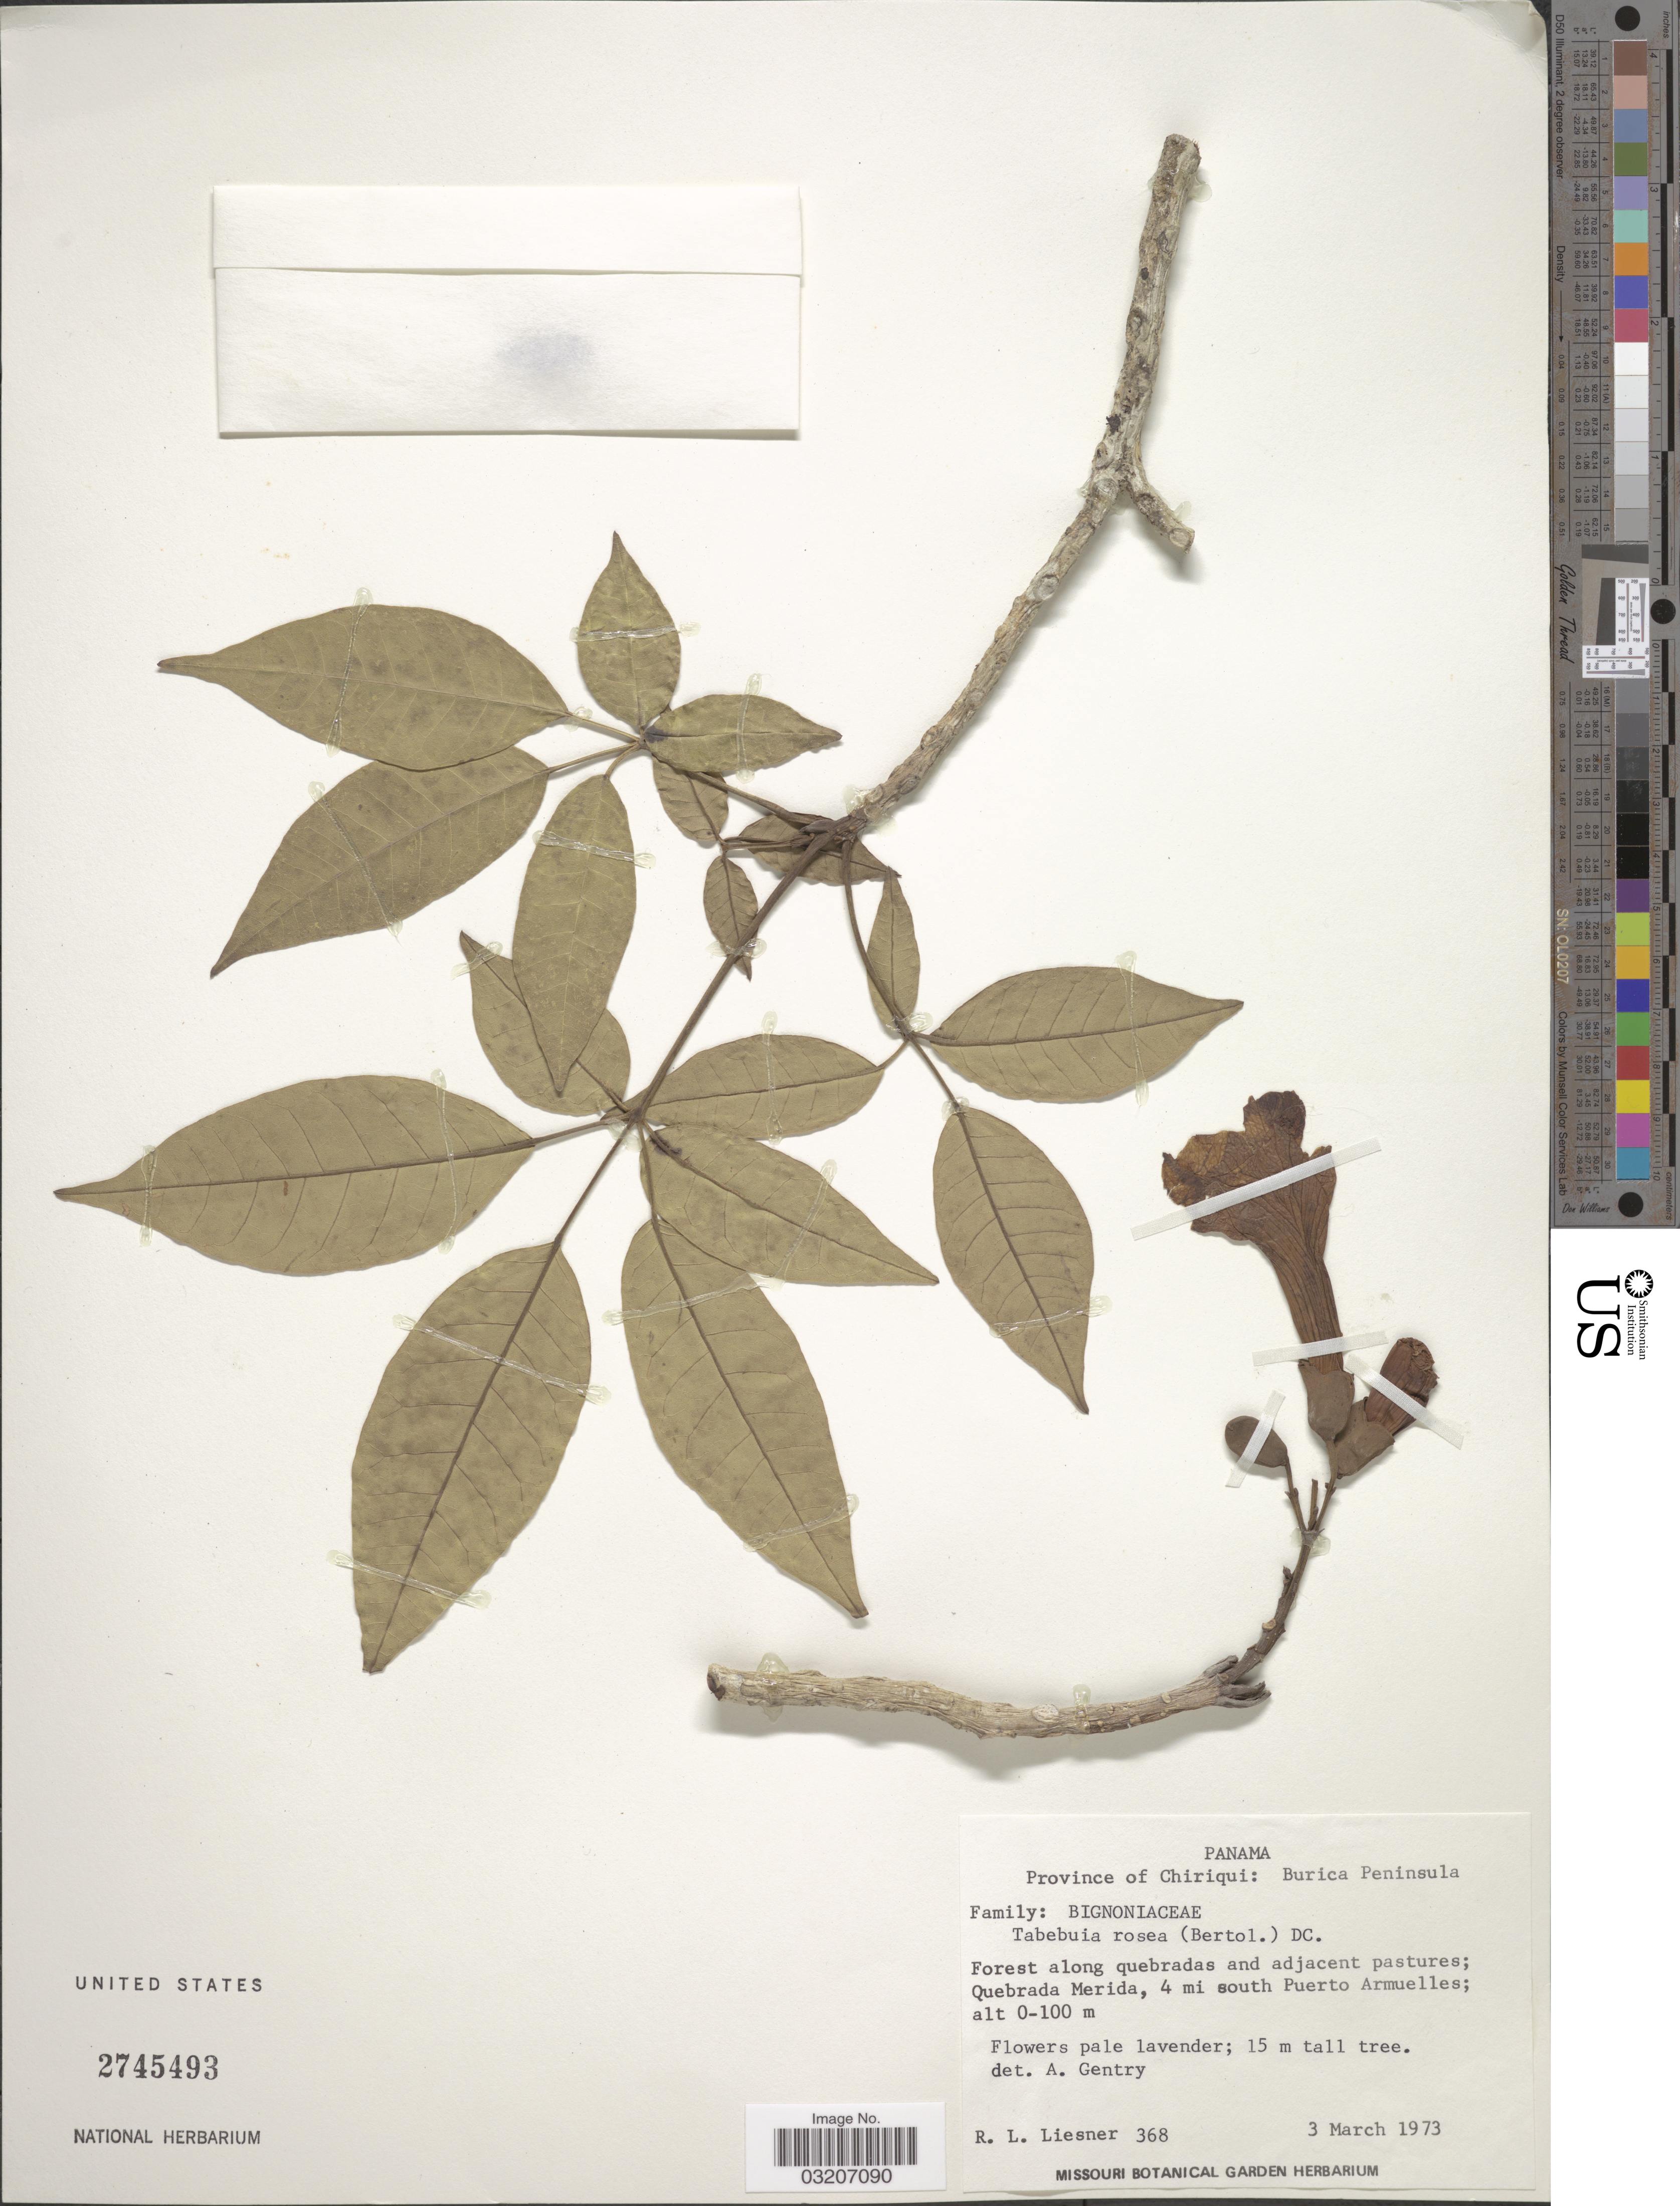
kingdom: Plantae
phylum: Tracheophyta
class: Magnoliopsida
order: Lamiales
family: Bignoniaceae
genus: Tabebuia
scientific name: Tabebuia rosea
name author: (Bertol.) DC.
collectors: R. L. Liesner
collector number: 368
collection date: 1973-03-03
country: Panama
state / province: Chiriqui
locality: Burica Peninsula. Forest along quebradas and adjacent pastures; Quebrada Merida, 4 mi south Puerto Armuelles.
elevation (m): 0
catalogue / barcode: US 2745493